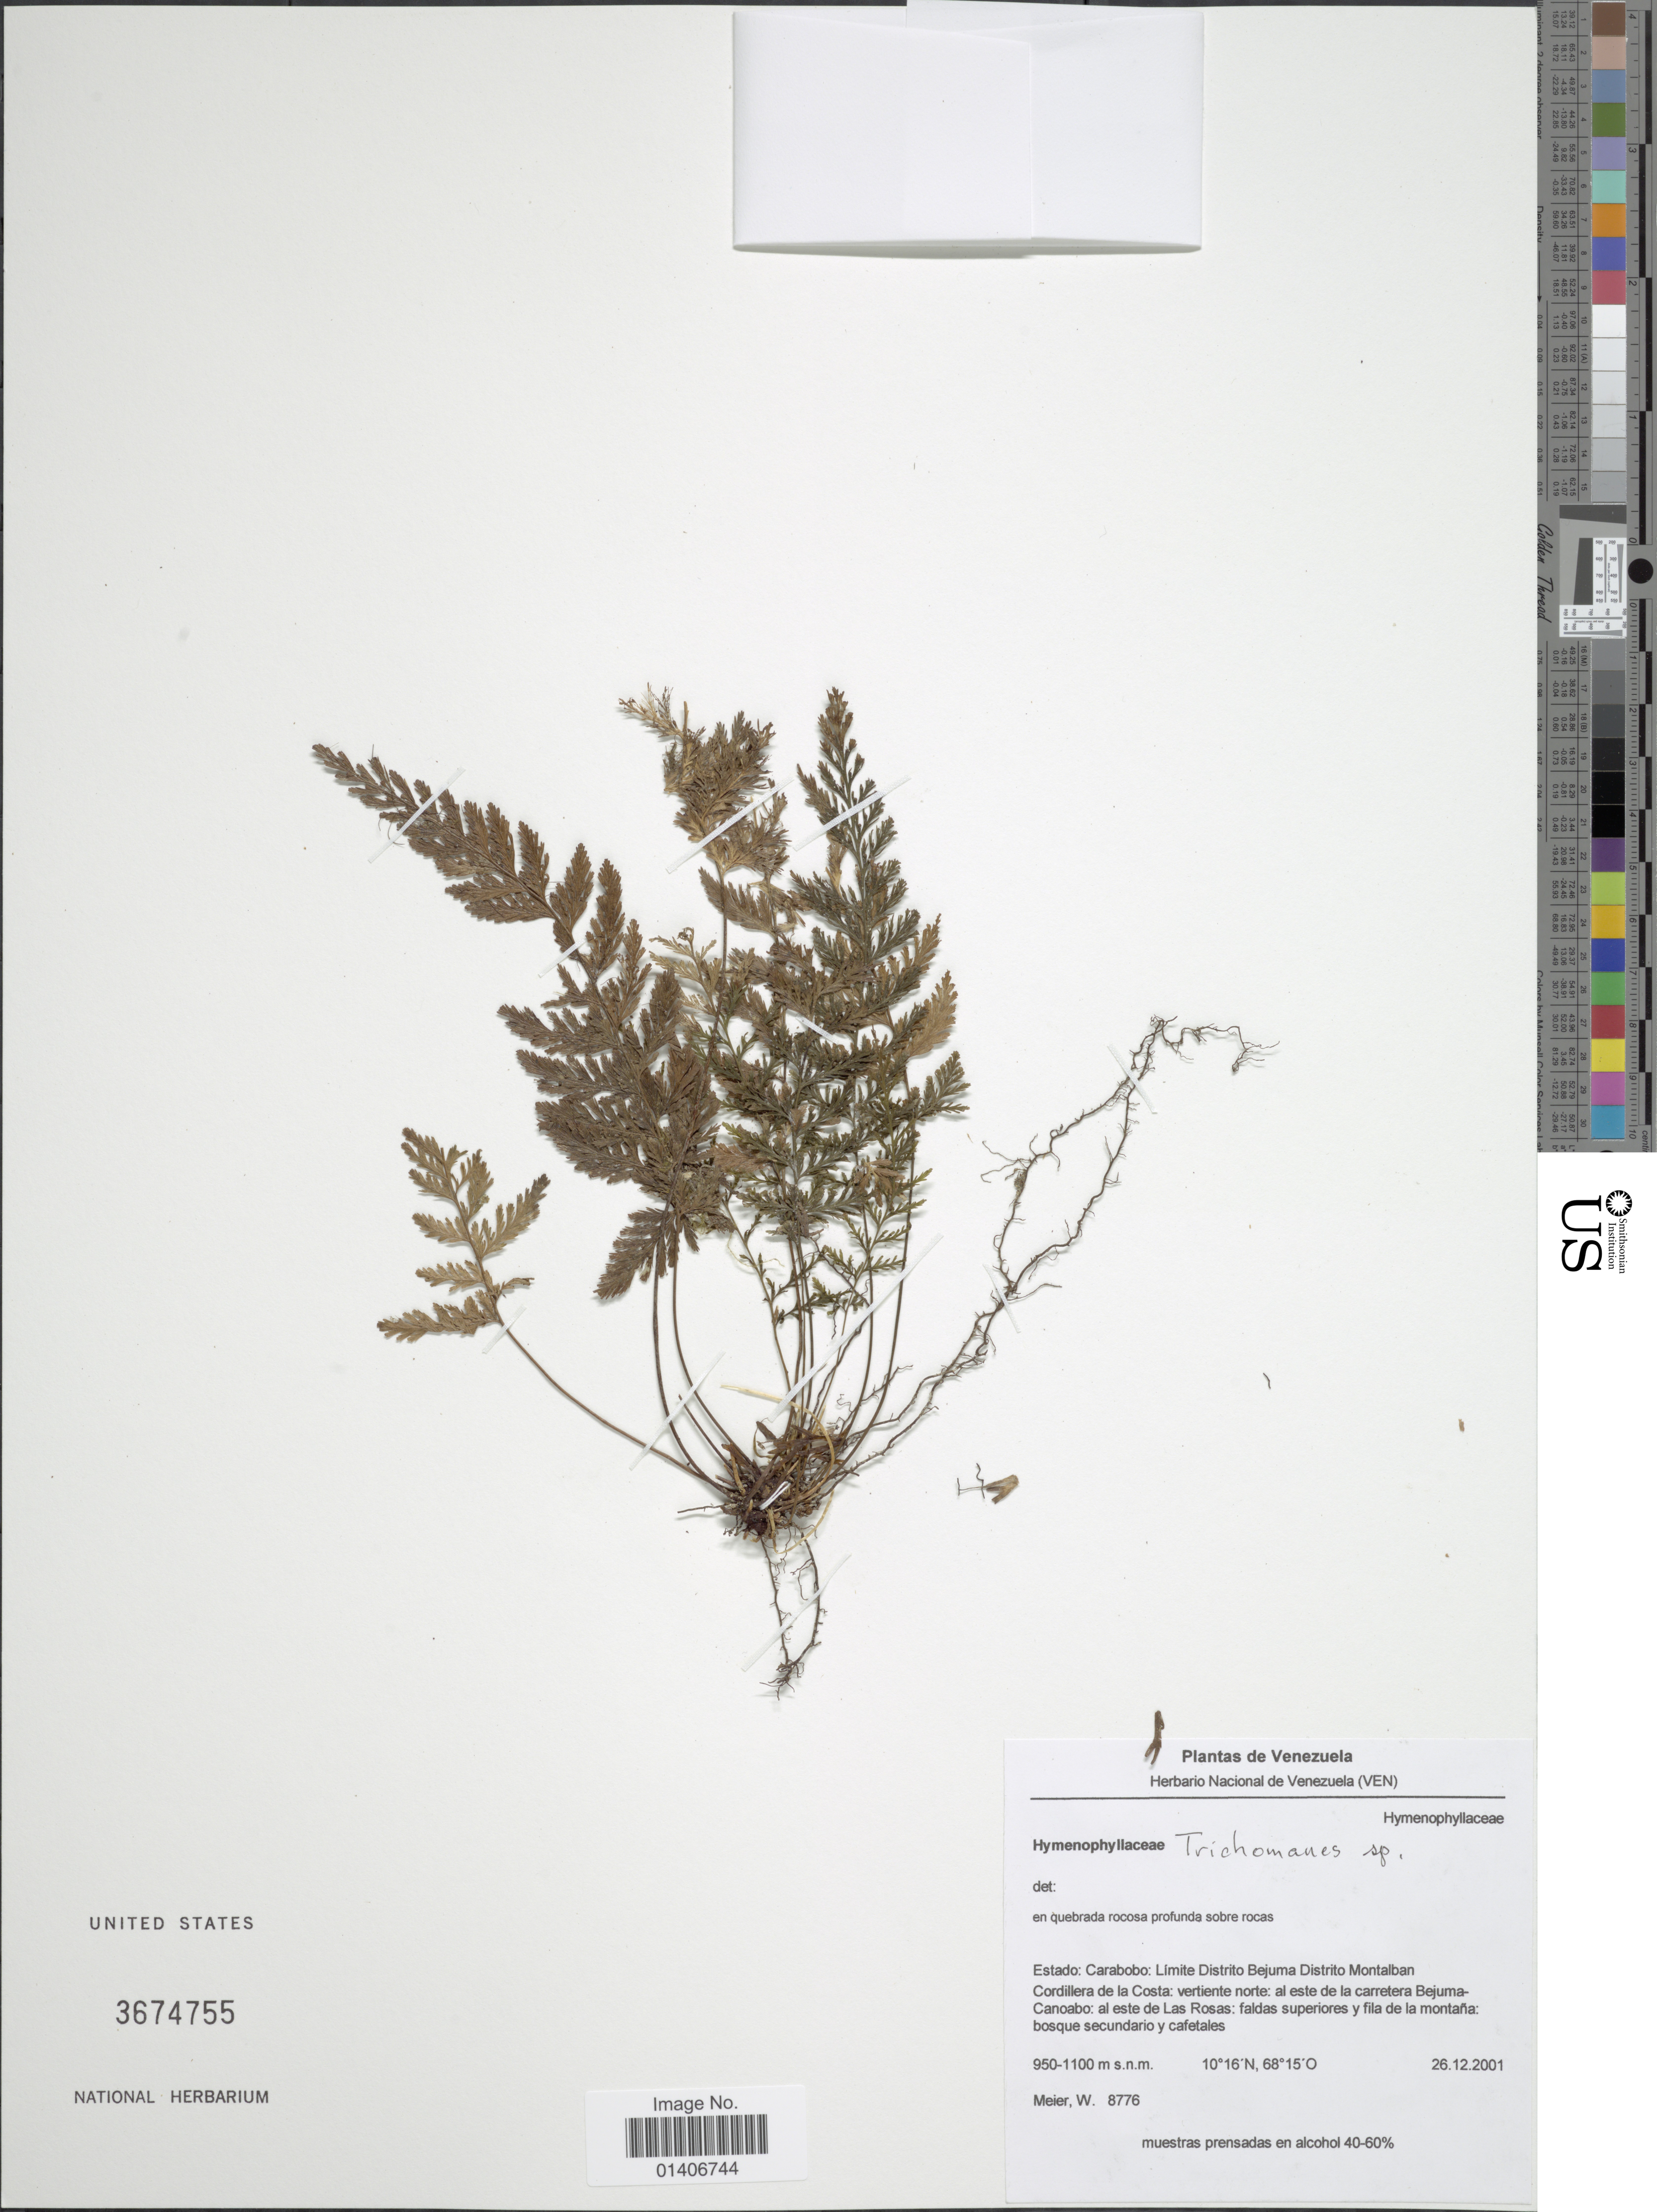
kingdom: Plantae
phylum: Tracheophyta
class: Polypodiopsida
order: Hymenophyllales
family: Hymenophyllaceae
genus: Abrodictyum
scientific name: Abrodictyum rigidum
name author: (Sw.) Ebihara & Dubuisson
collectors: W. Meier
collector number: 8776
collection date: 2001-12-26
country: Venezuela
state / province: Carabobo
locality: Esatdo: Estado: Limite Distrito Bejuma Distrito Montalban Cordillera de la Costa: vertiente norte: al este de la carretera Bejuma-Canoabo: al este de Las Rosas: faldas superiores y fila de la montaña: bosque secundario y cafetales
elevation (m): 950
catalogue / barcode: US 3674755